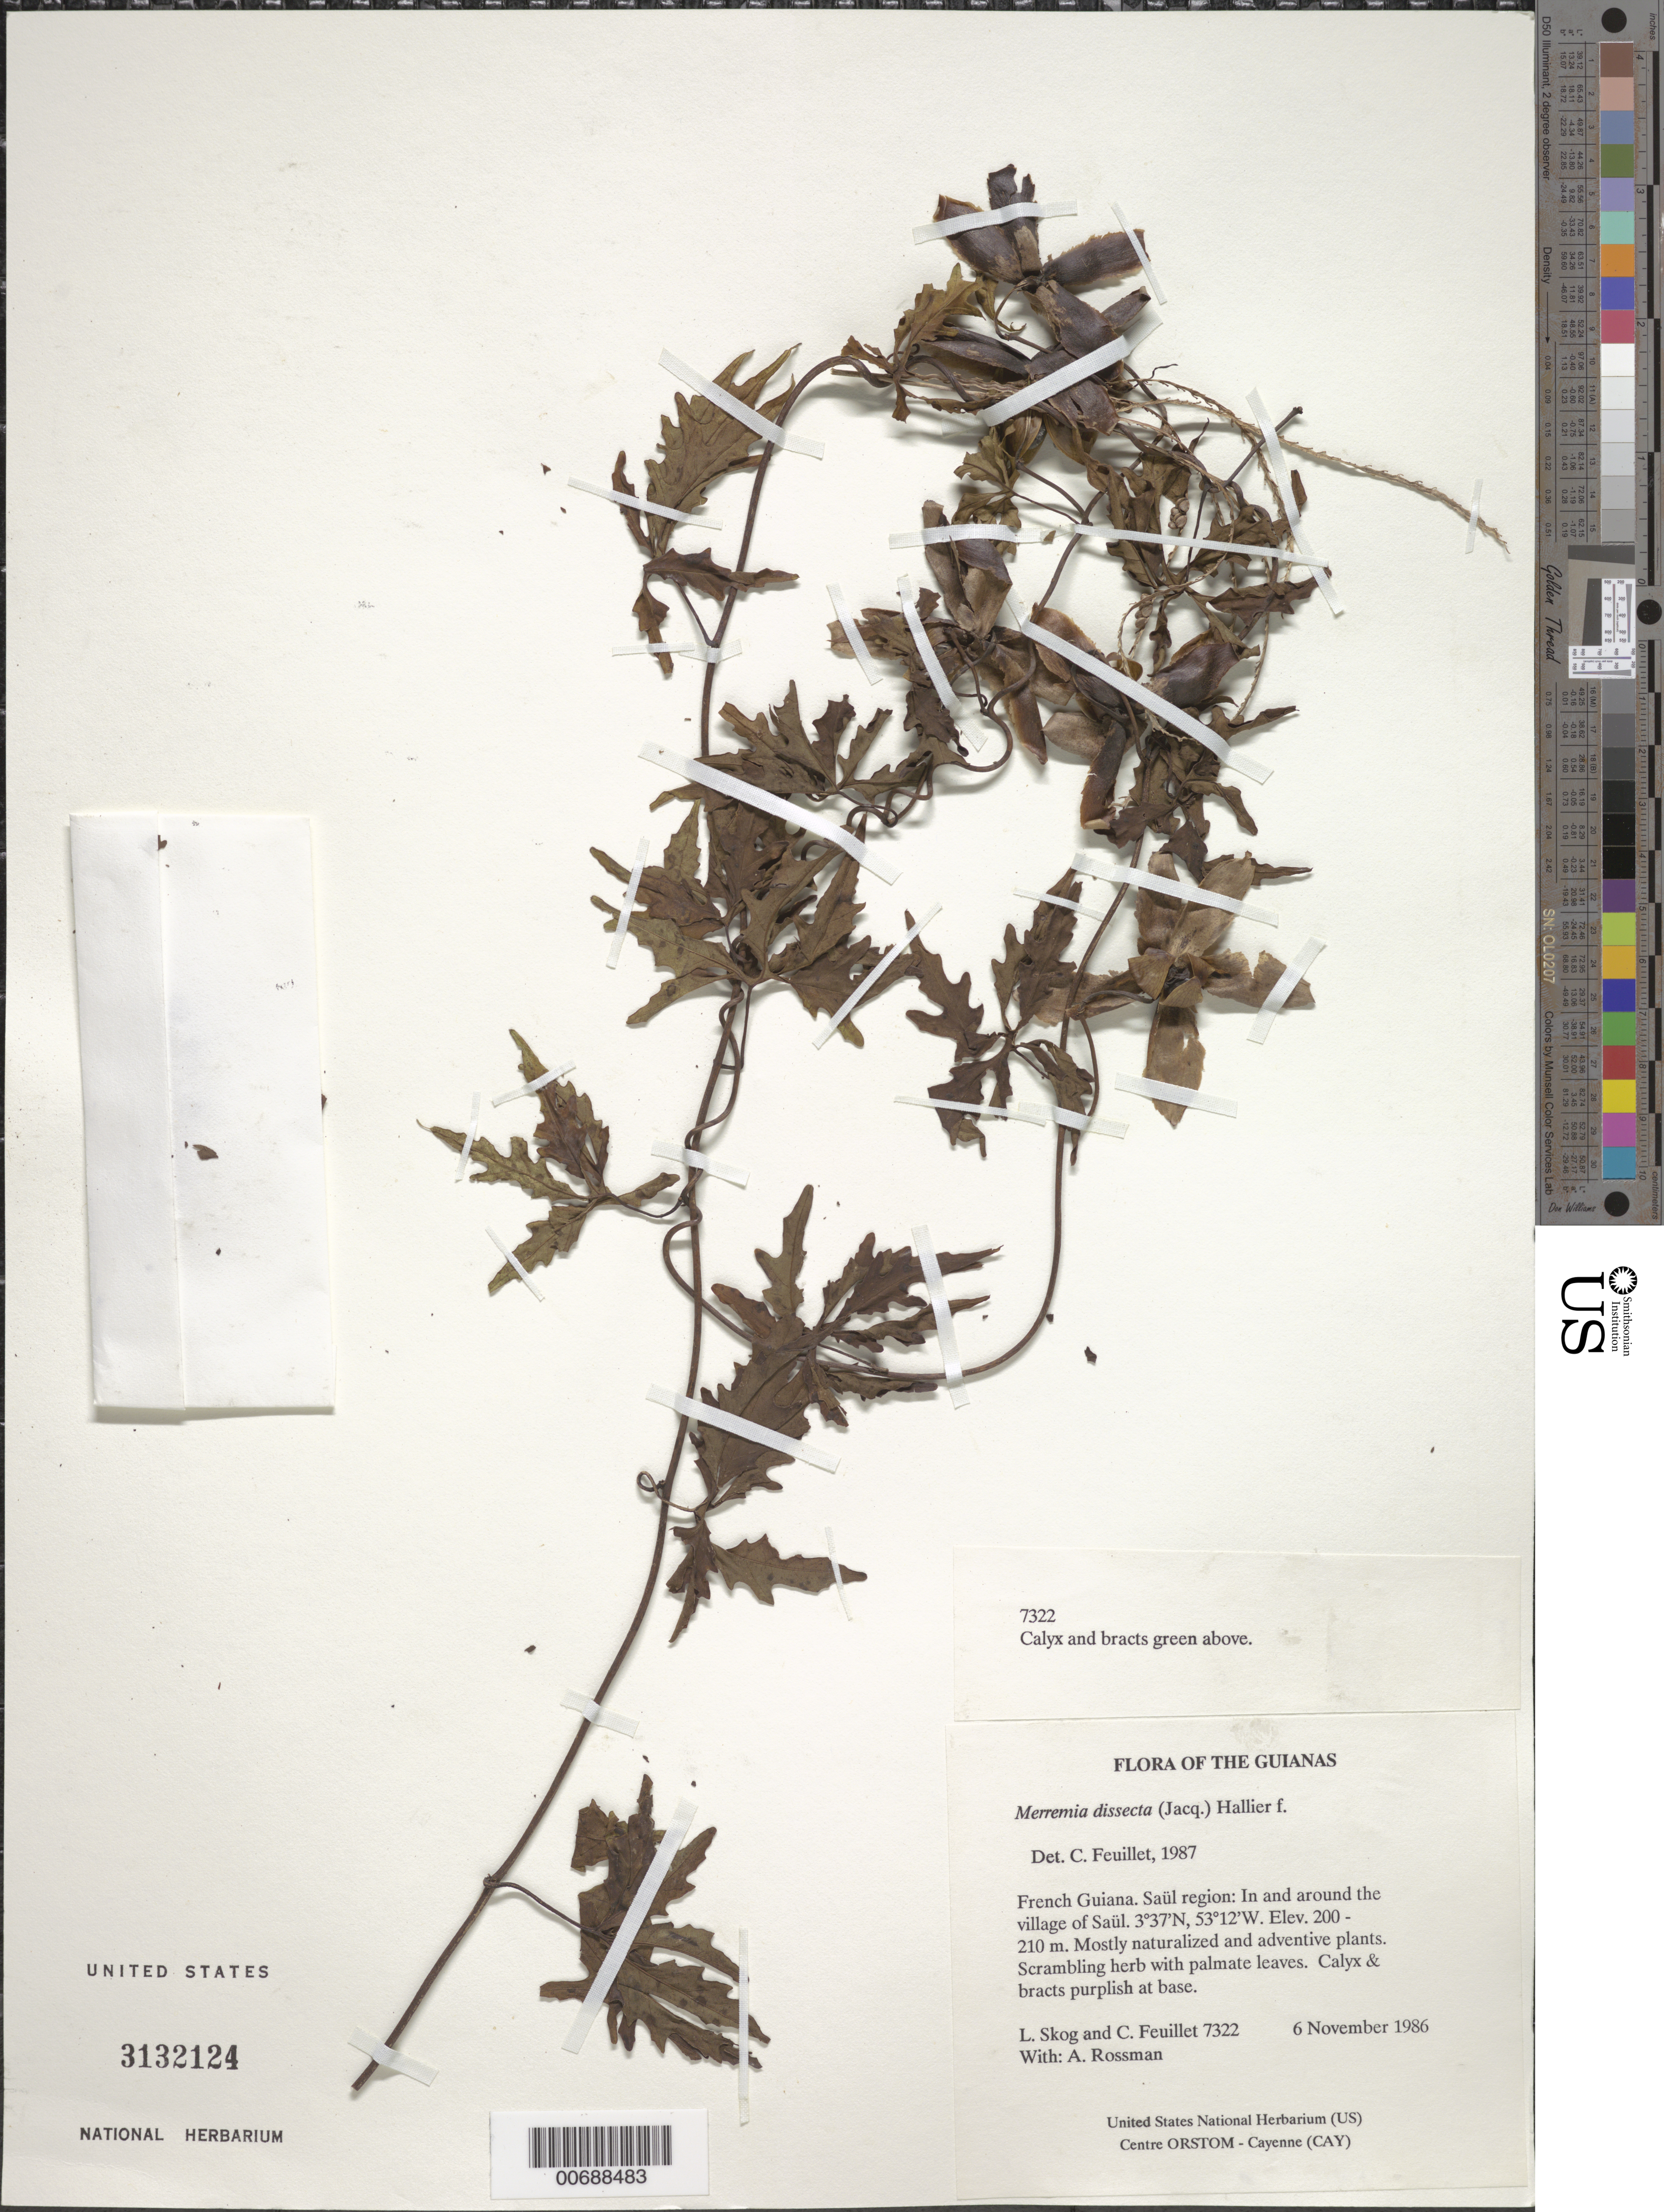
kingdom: Plantae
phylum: Tracheophyta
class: Magnoliopsida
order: Solanales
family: Convolvulaceae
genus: Distimake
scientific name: Distimake dissectus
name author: (Jacq.) A. R. Simões & Staples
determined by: Strong, Mark T., (BOT), Smithsonian Institution - National Museum of Natural History (UNITED STATES)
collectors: L. E. Skog, C. Feuillet & A. Rossman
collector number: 7322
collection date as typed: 6 November 1986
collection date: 1986-11-06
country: French Guiana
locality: Saül. In and around the village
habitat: Mostly naturalized and adventive plants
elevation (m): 200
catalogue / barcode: US 3132124